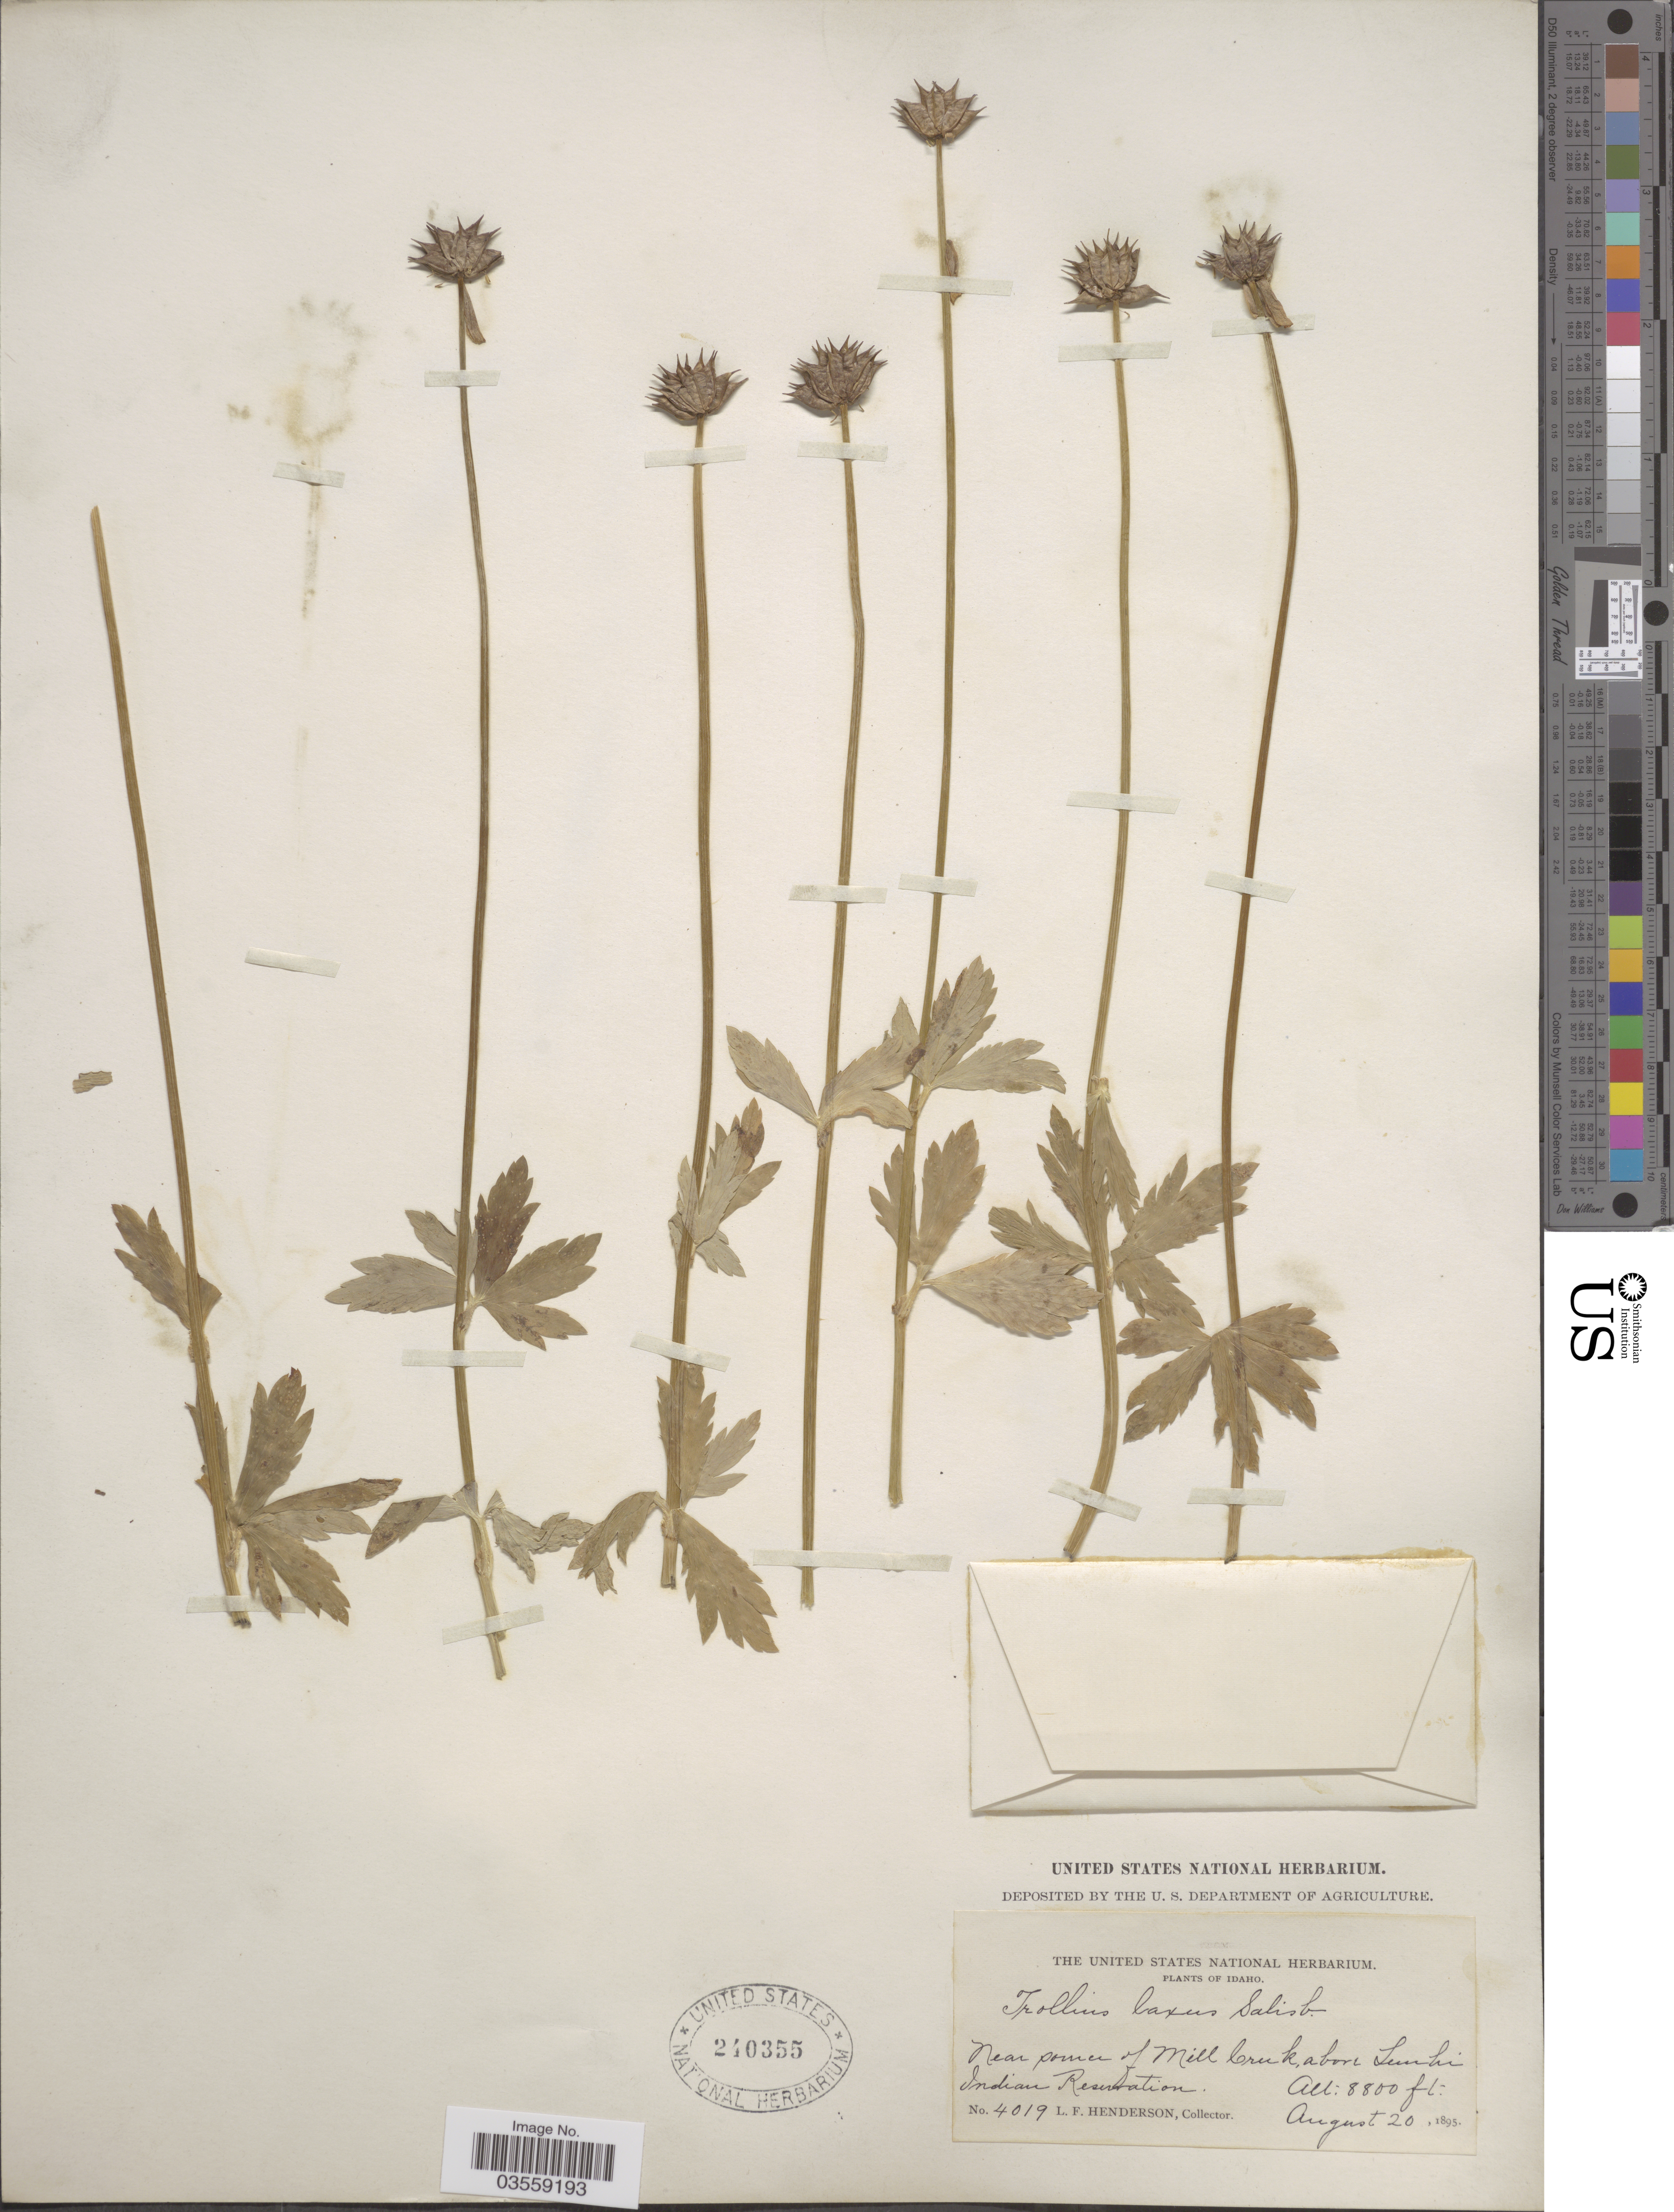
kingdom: Plantae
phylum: Tracheophyta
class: Magnoliopsida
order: Ranunculales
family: Ranunculaceae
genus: Trollius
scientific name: Trollius laxus var. albiflorus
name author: A. Gray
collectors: L. Henderson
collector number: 4019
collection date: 1895-08-20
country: United States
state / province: Idaho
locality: Near pomer of Mill Creek, above Lemhi Indian Reservation.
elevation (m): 2682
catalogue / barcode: US 240355